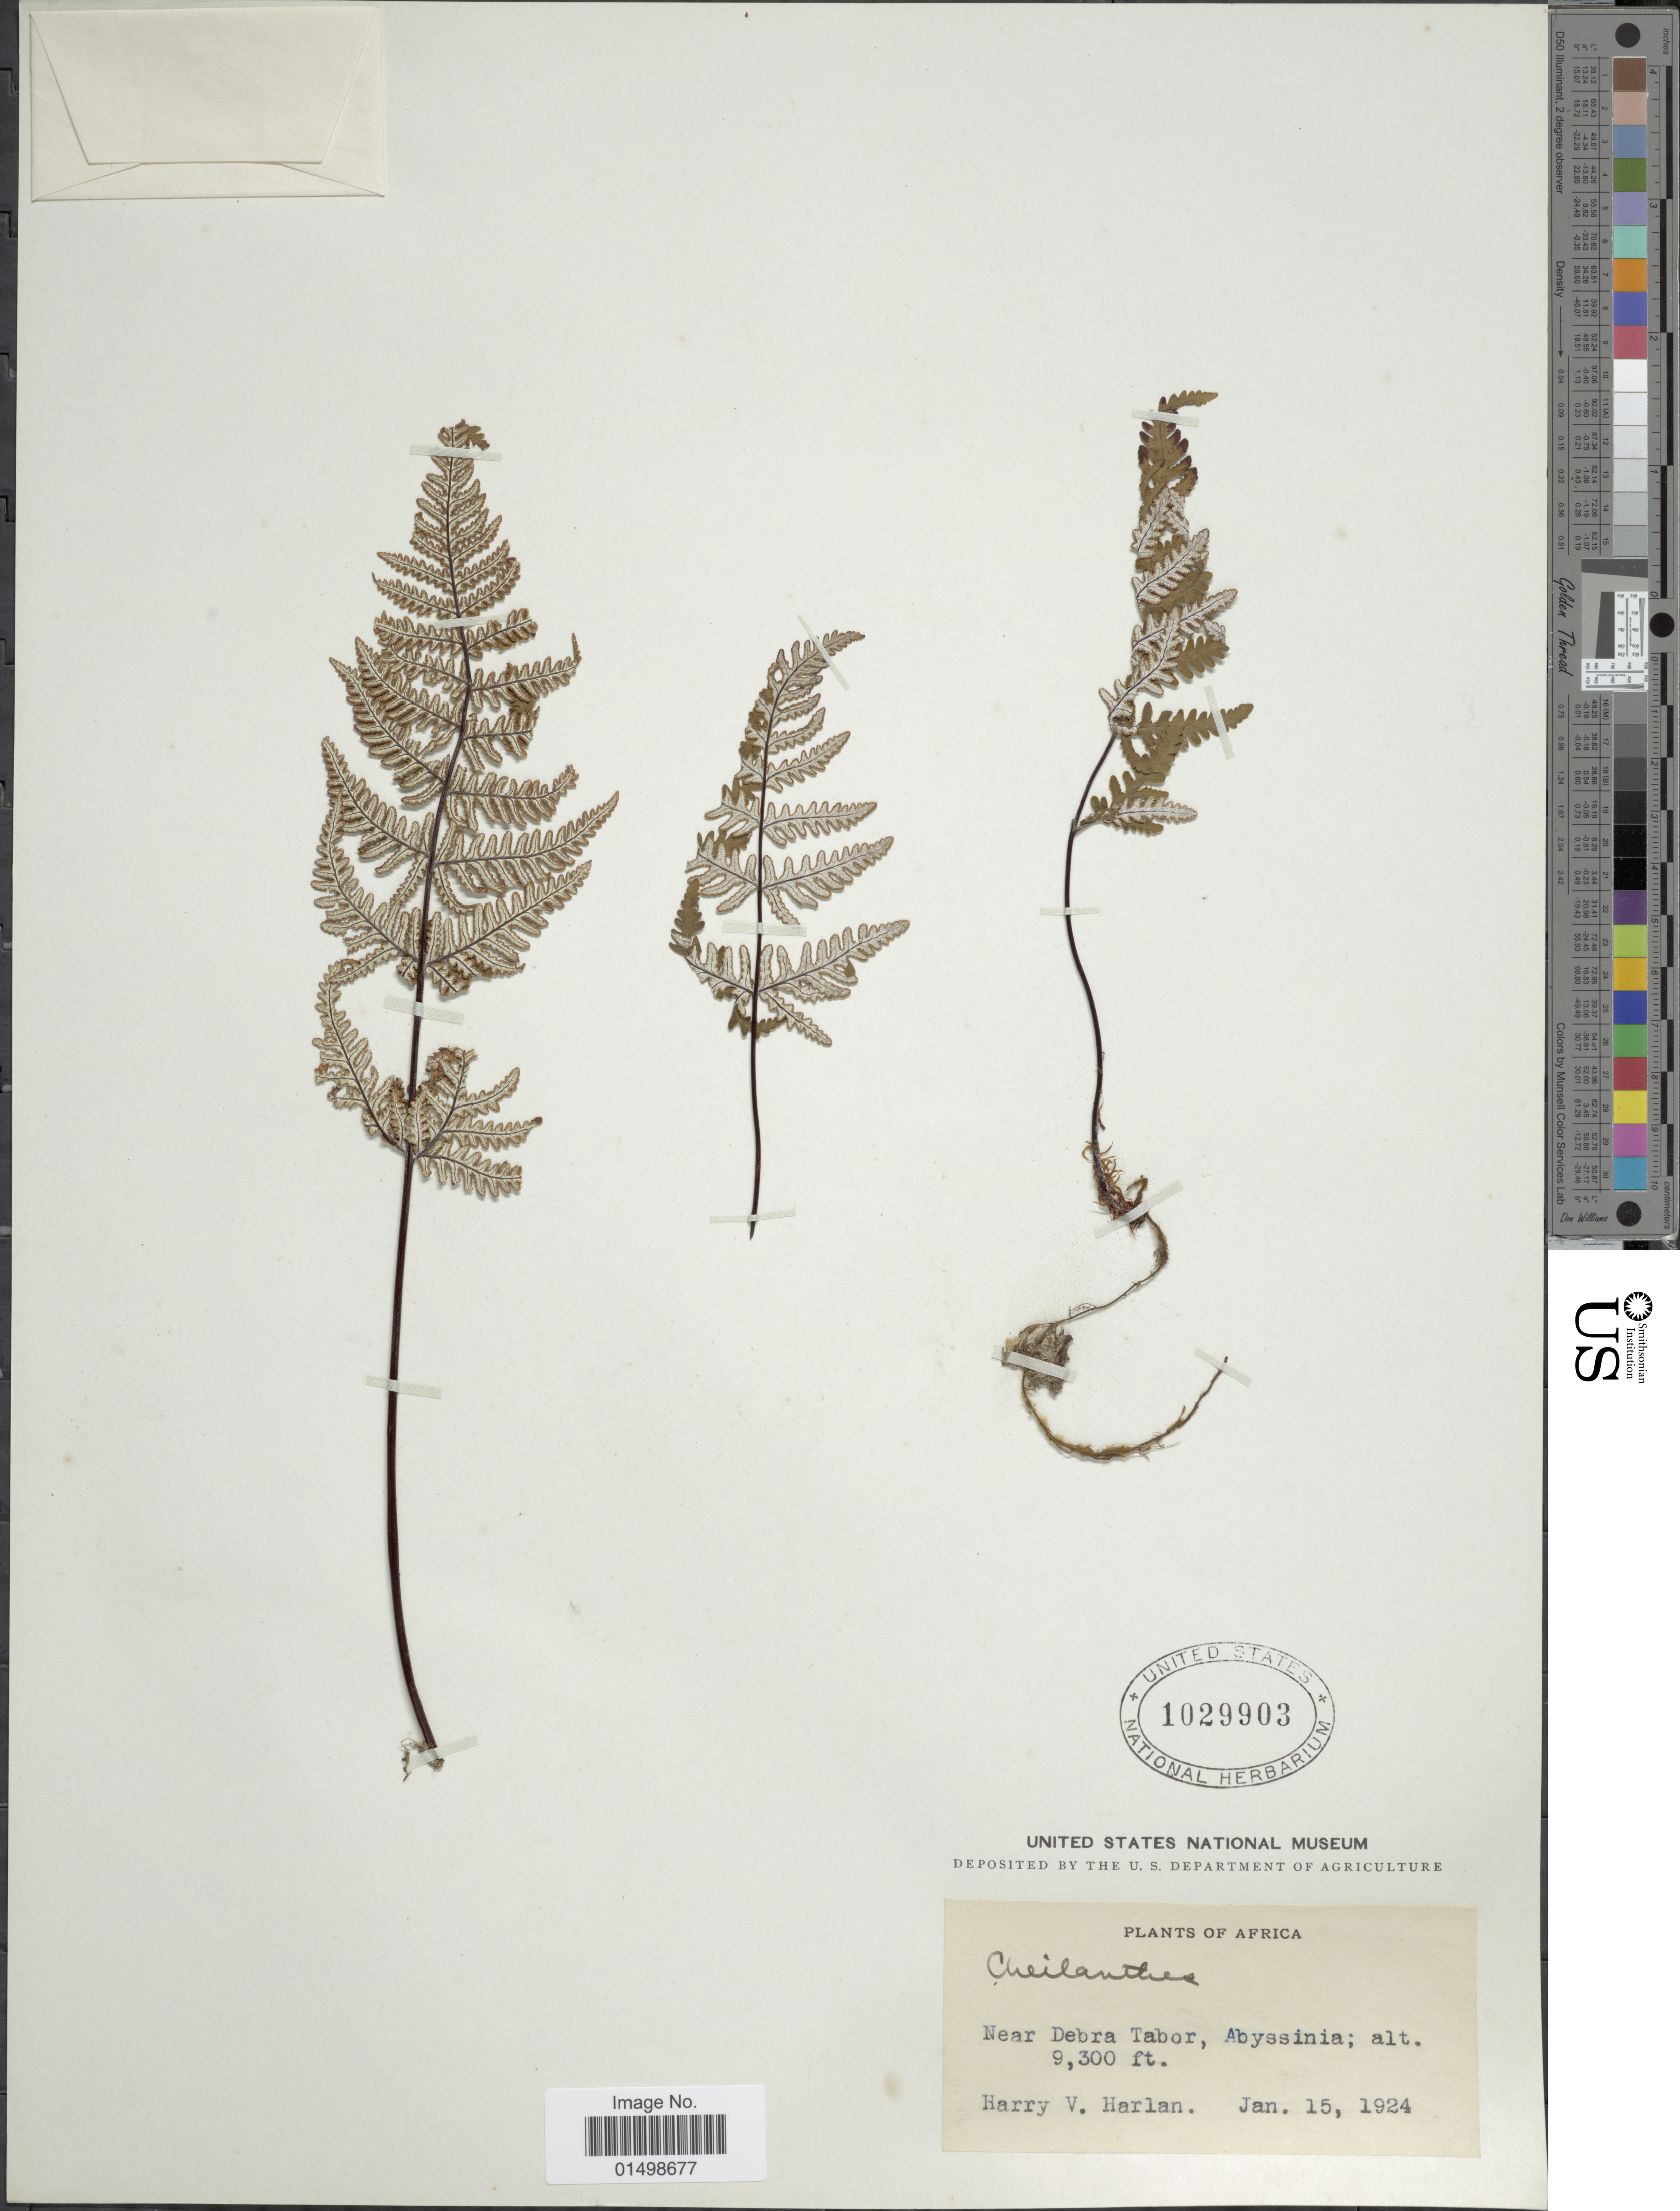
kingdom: Plantae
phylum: Tracheophyta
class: Polypodiopsida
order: Polypodiales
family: Pteridaceae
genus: Aleuritopteris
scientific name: Aleuritopteris farinosa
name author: (Forssk.) Fée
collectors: H. Harlan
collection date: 1924-01-15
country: Eritrea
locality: Africa, Near Debra Tabor, Abyssinia.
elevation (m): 2835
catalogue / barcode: US 1029903